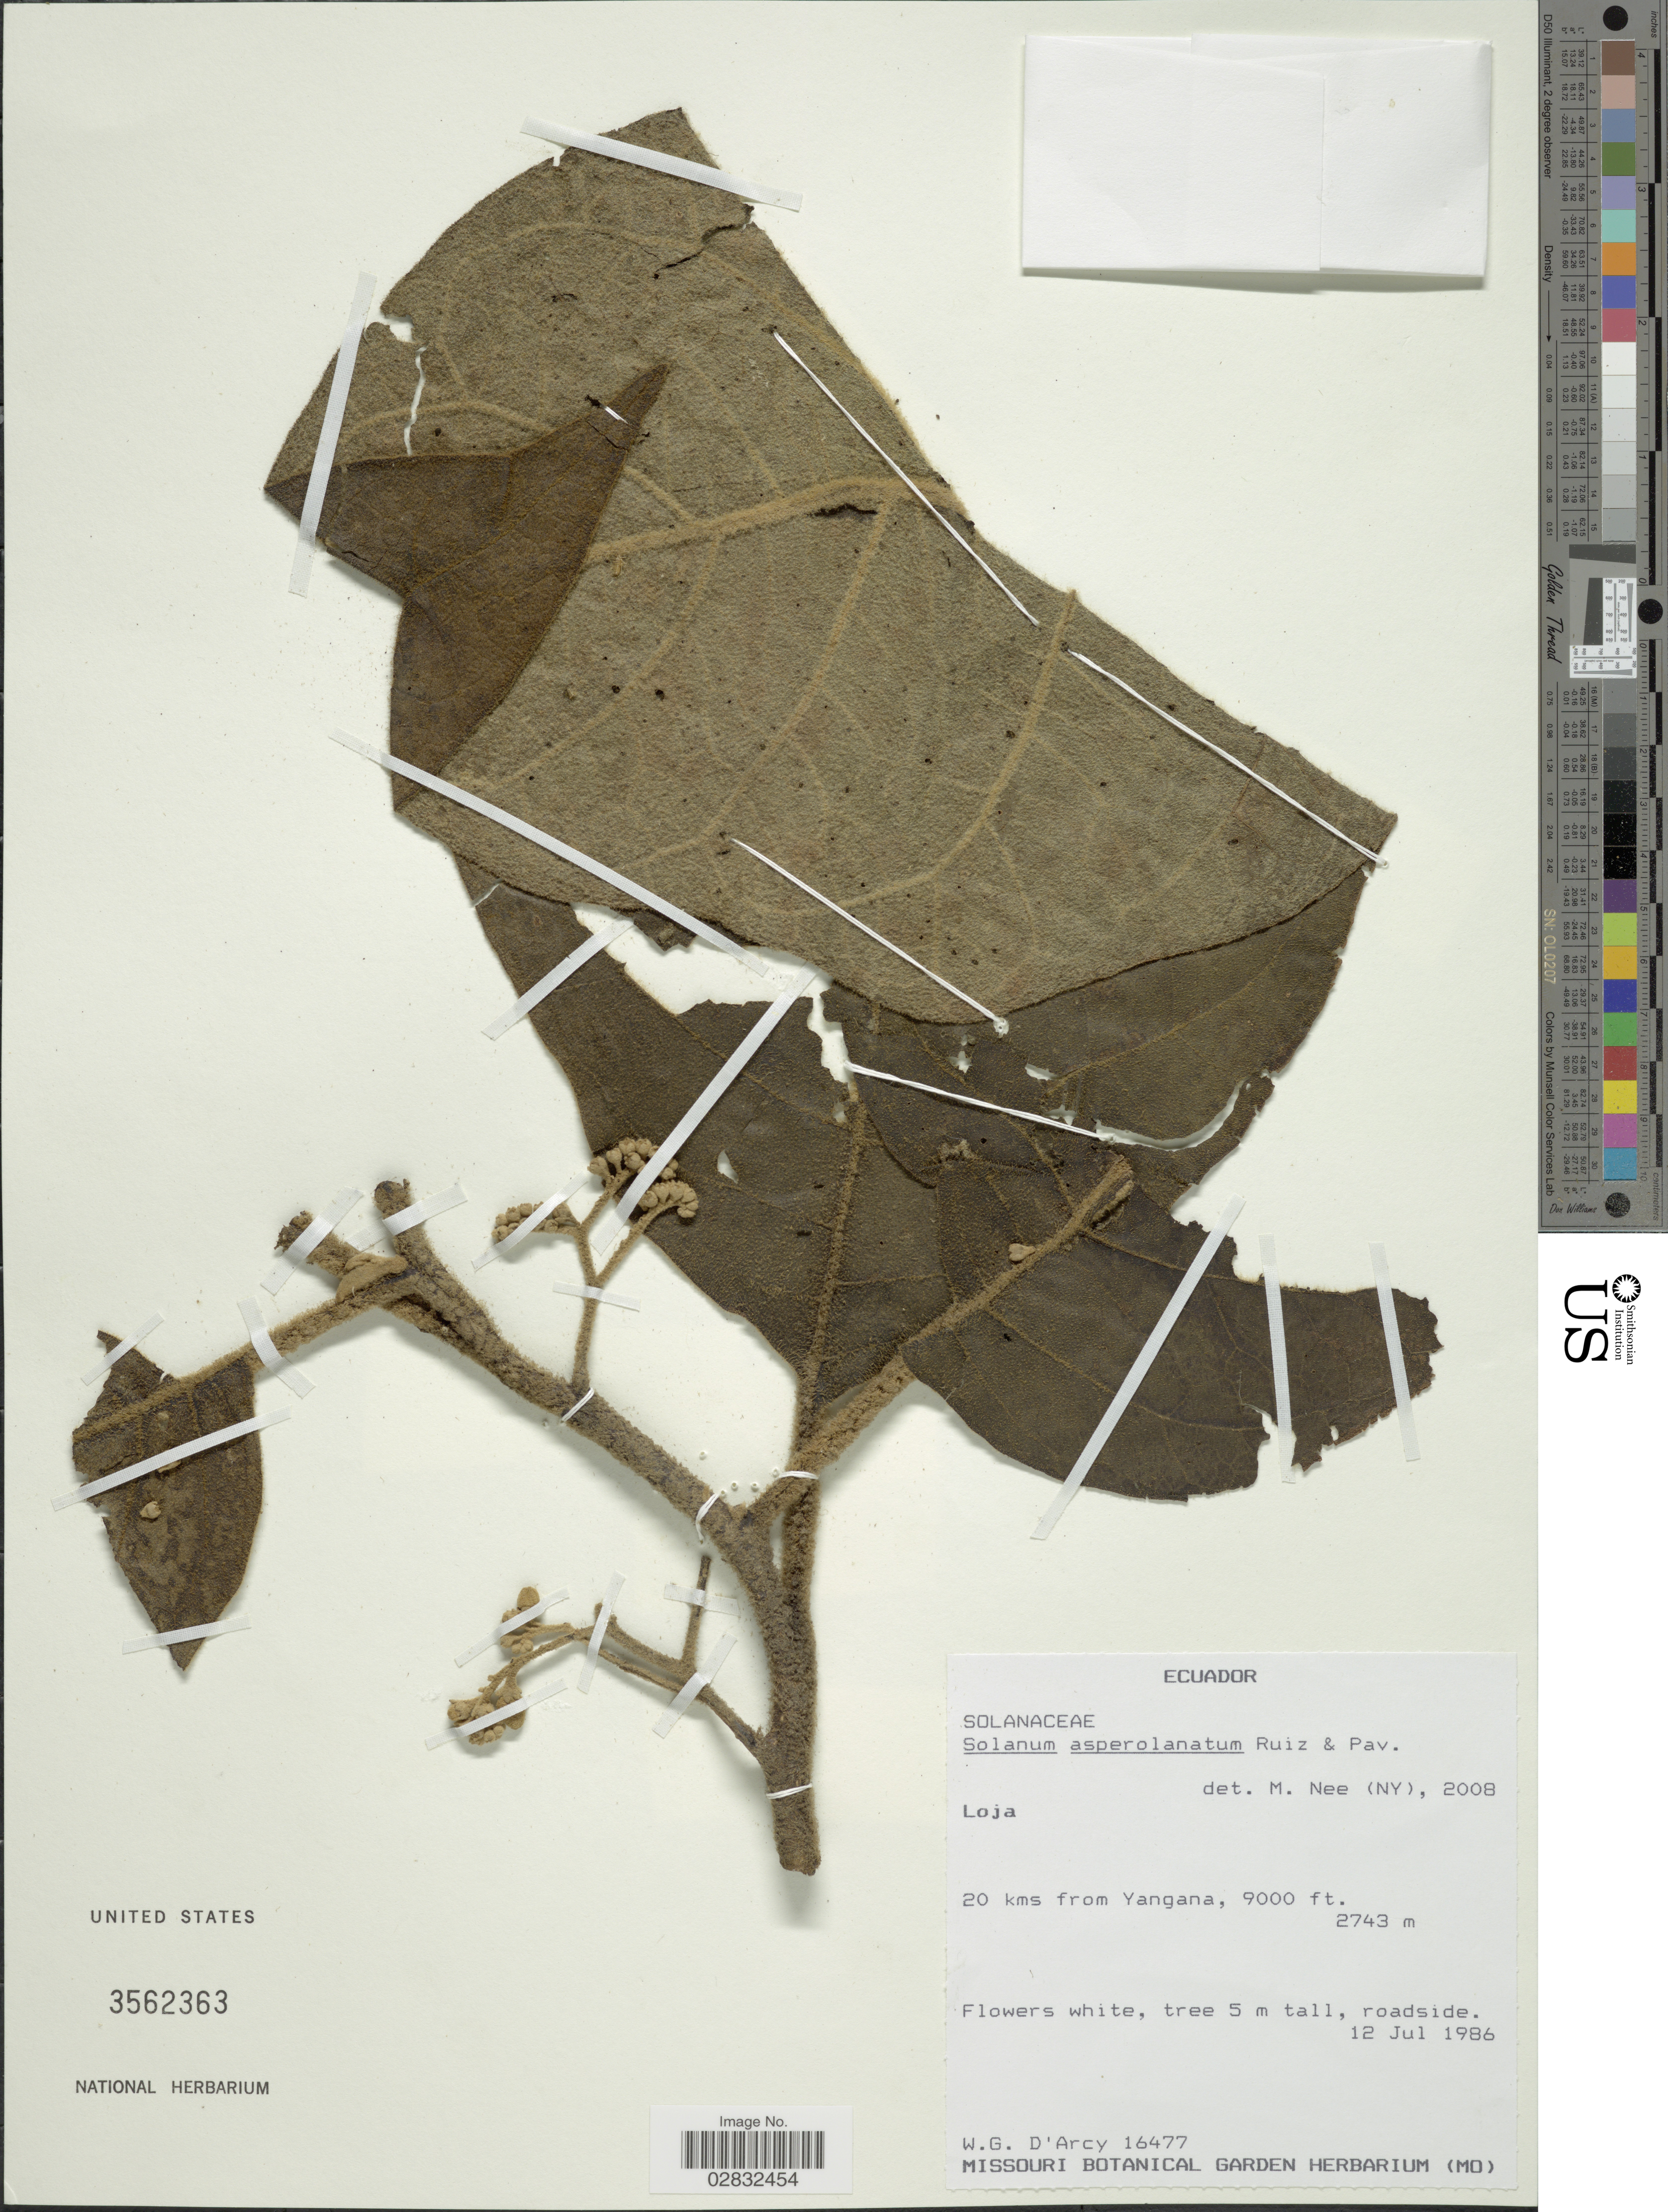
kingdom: Plantae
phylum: Tracheophyta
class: Magnoliopsida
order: Solanales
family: Solanaceae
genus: Solanum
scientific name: Solanum asperolatum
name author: Ruiz & Pav.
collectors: W. G. D'Arcy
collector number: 16477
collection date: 1986-07-12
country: Ecuador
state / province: Loja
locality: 20 kms from Yangana.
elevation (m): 2743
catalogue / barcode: US 3562363